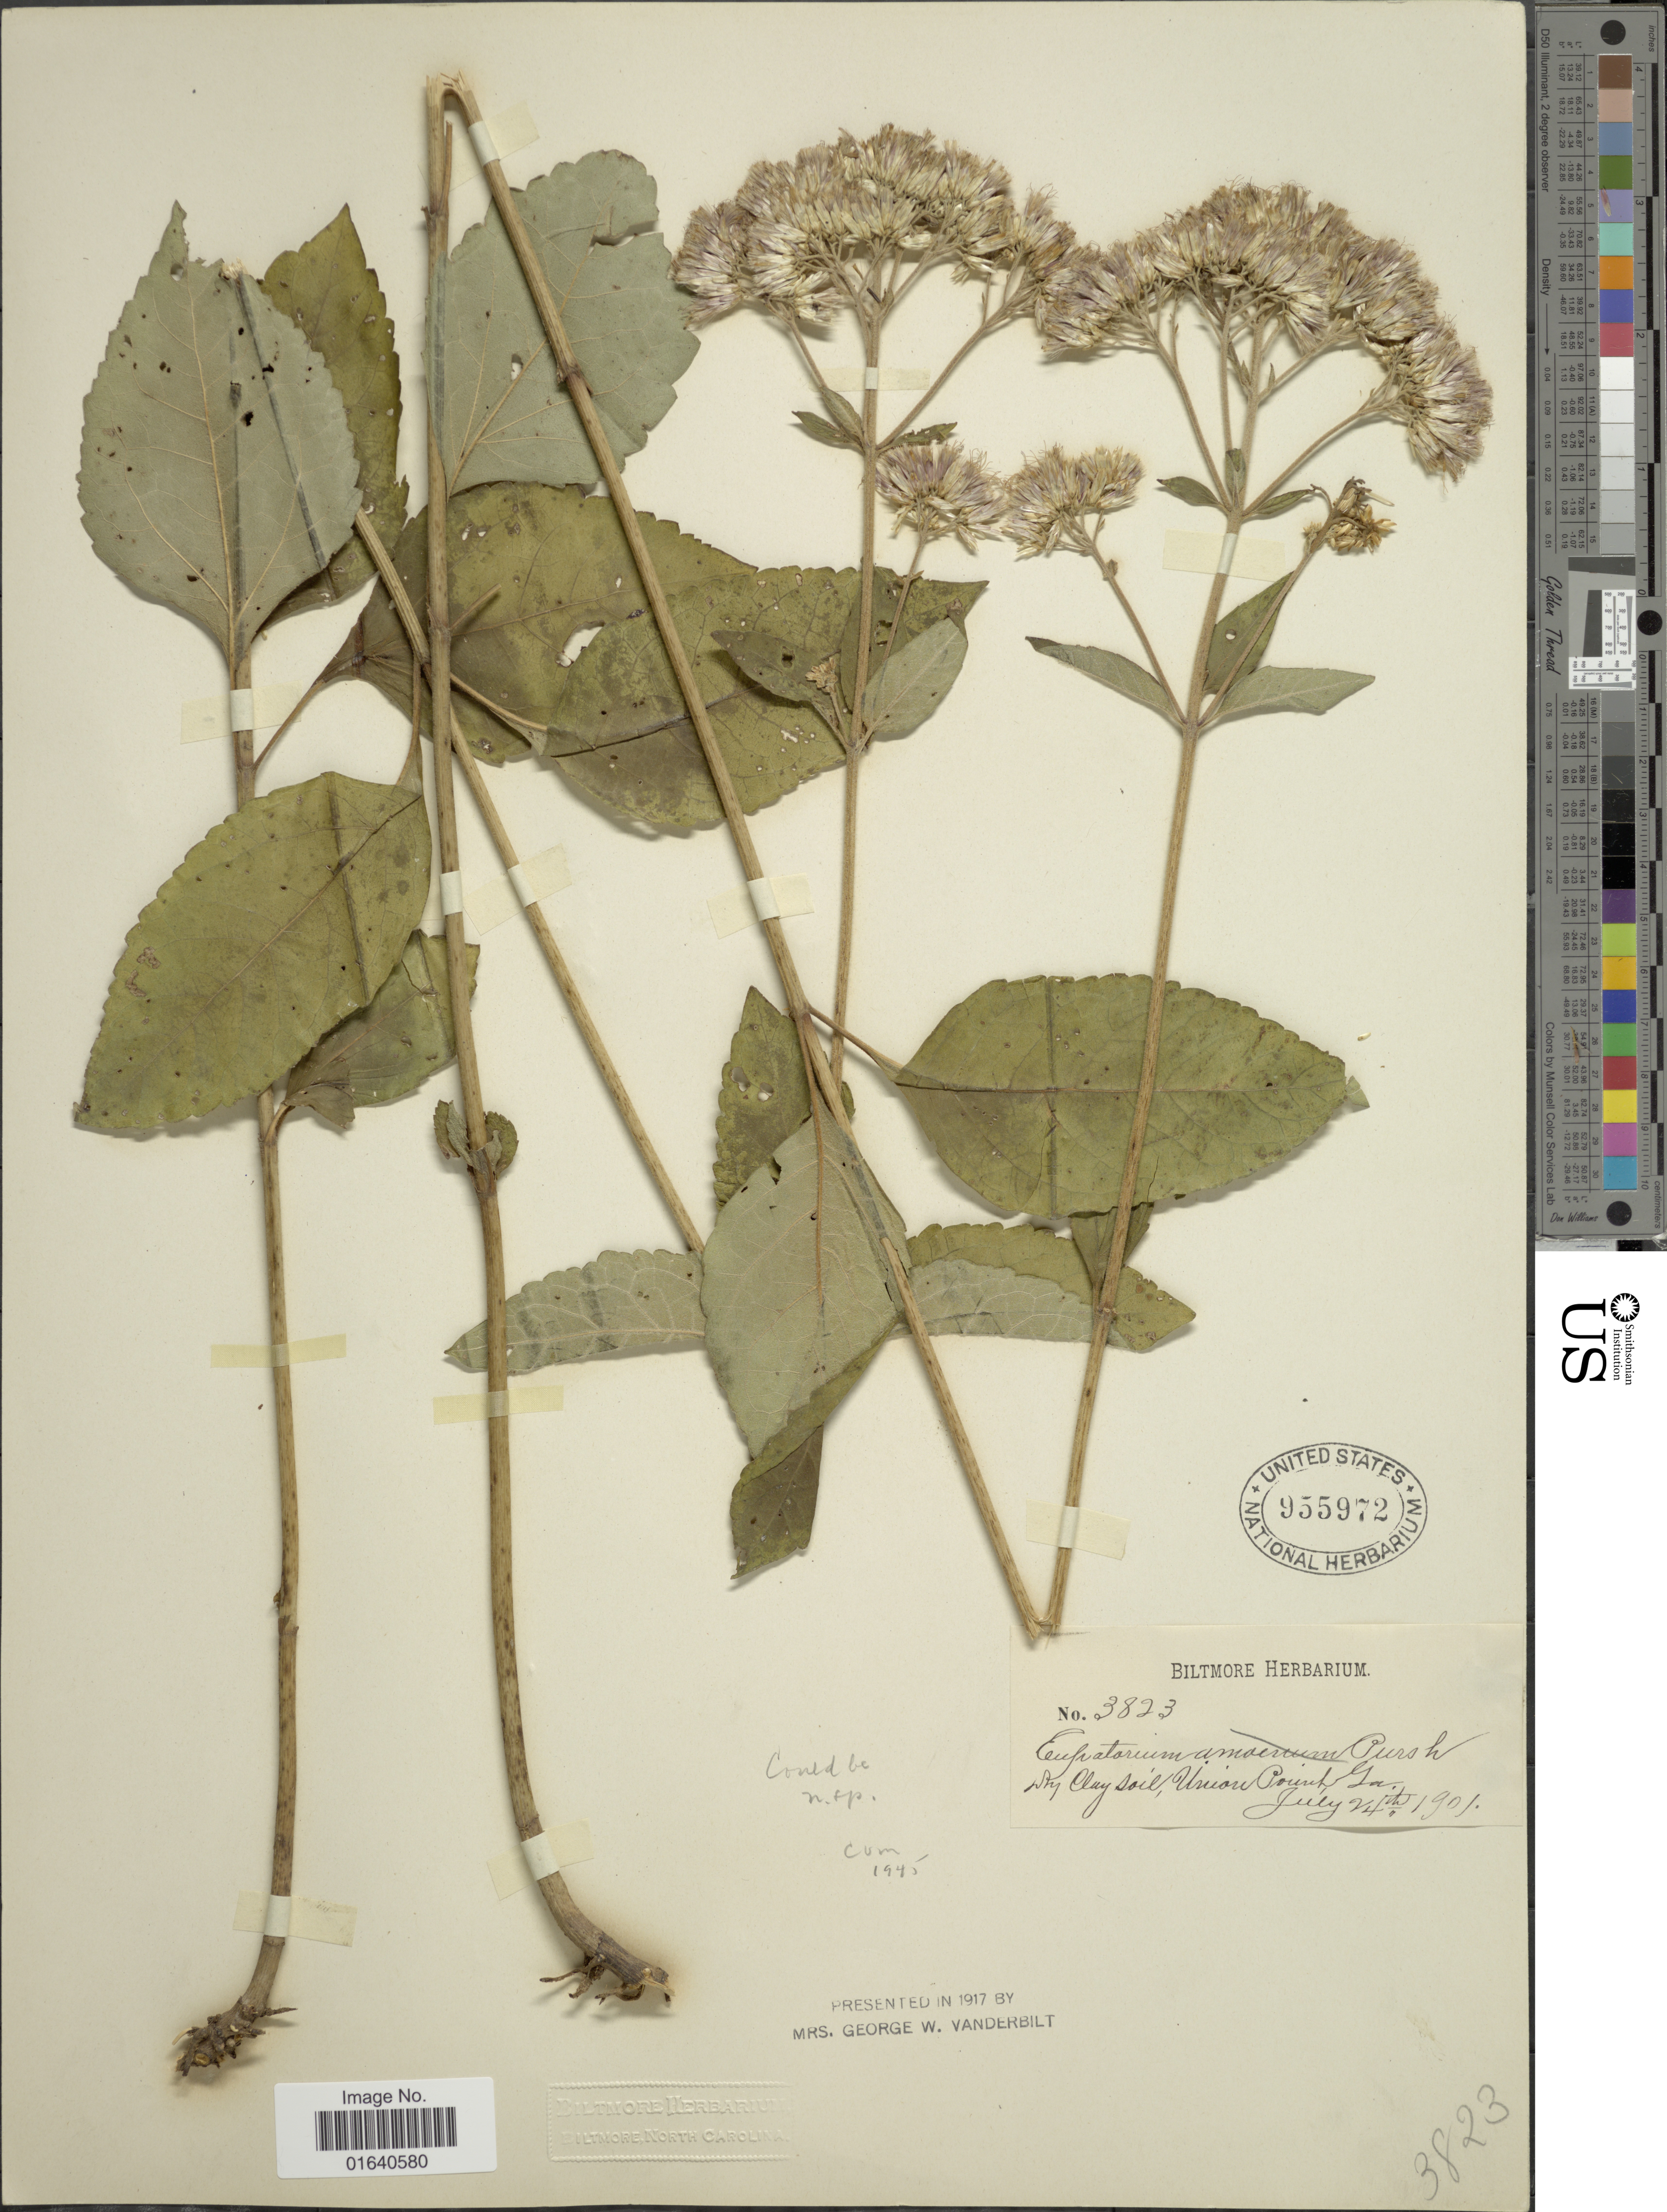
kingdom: Plantae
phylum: Tracheophyta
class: Magnoliopsida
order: Asterales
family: Asteraceae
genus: Eupatorium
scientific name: Eupatorium sp.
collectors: ex herb. Biltmore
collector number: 3823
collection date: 1901-07-24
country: United States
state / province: Georgia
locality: Dry Clay soil, Union Point.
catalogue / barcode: US 955972